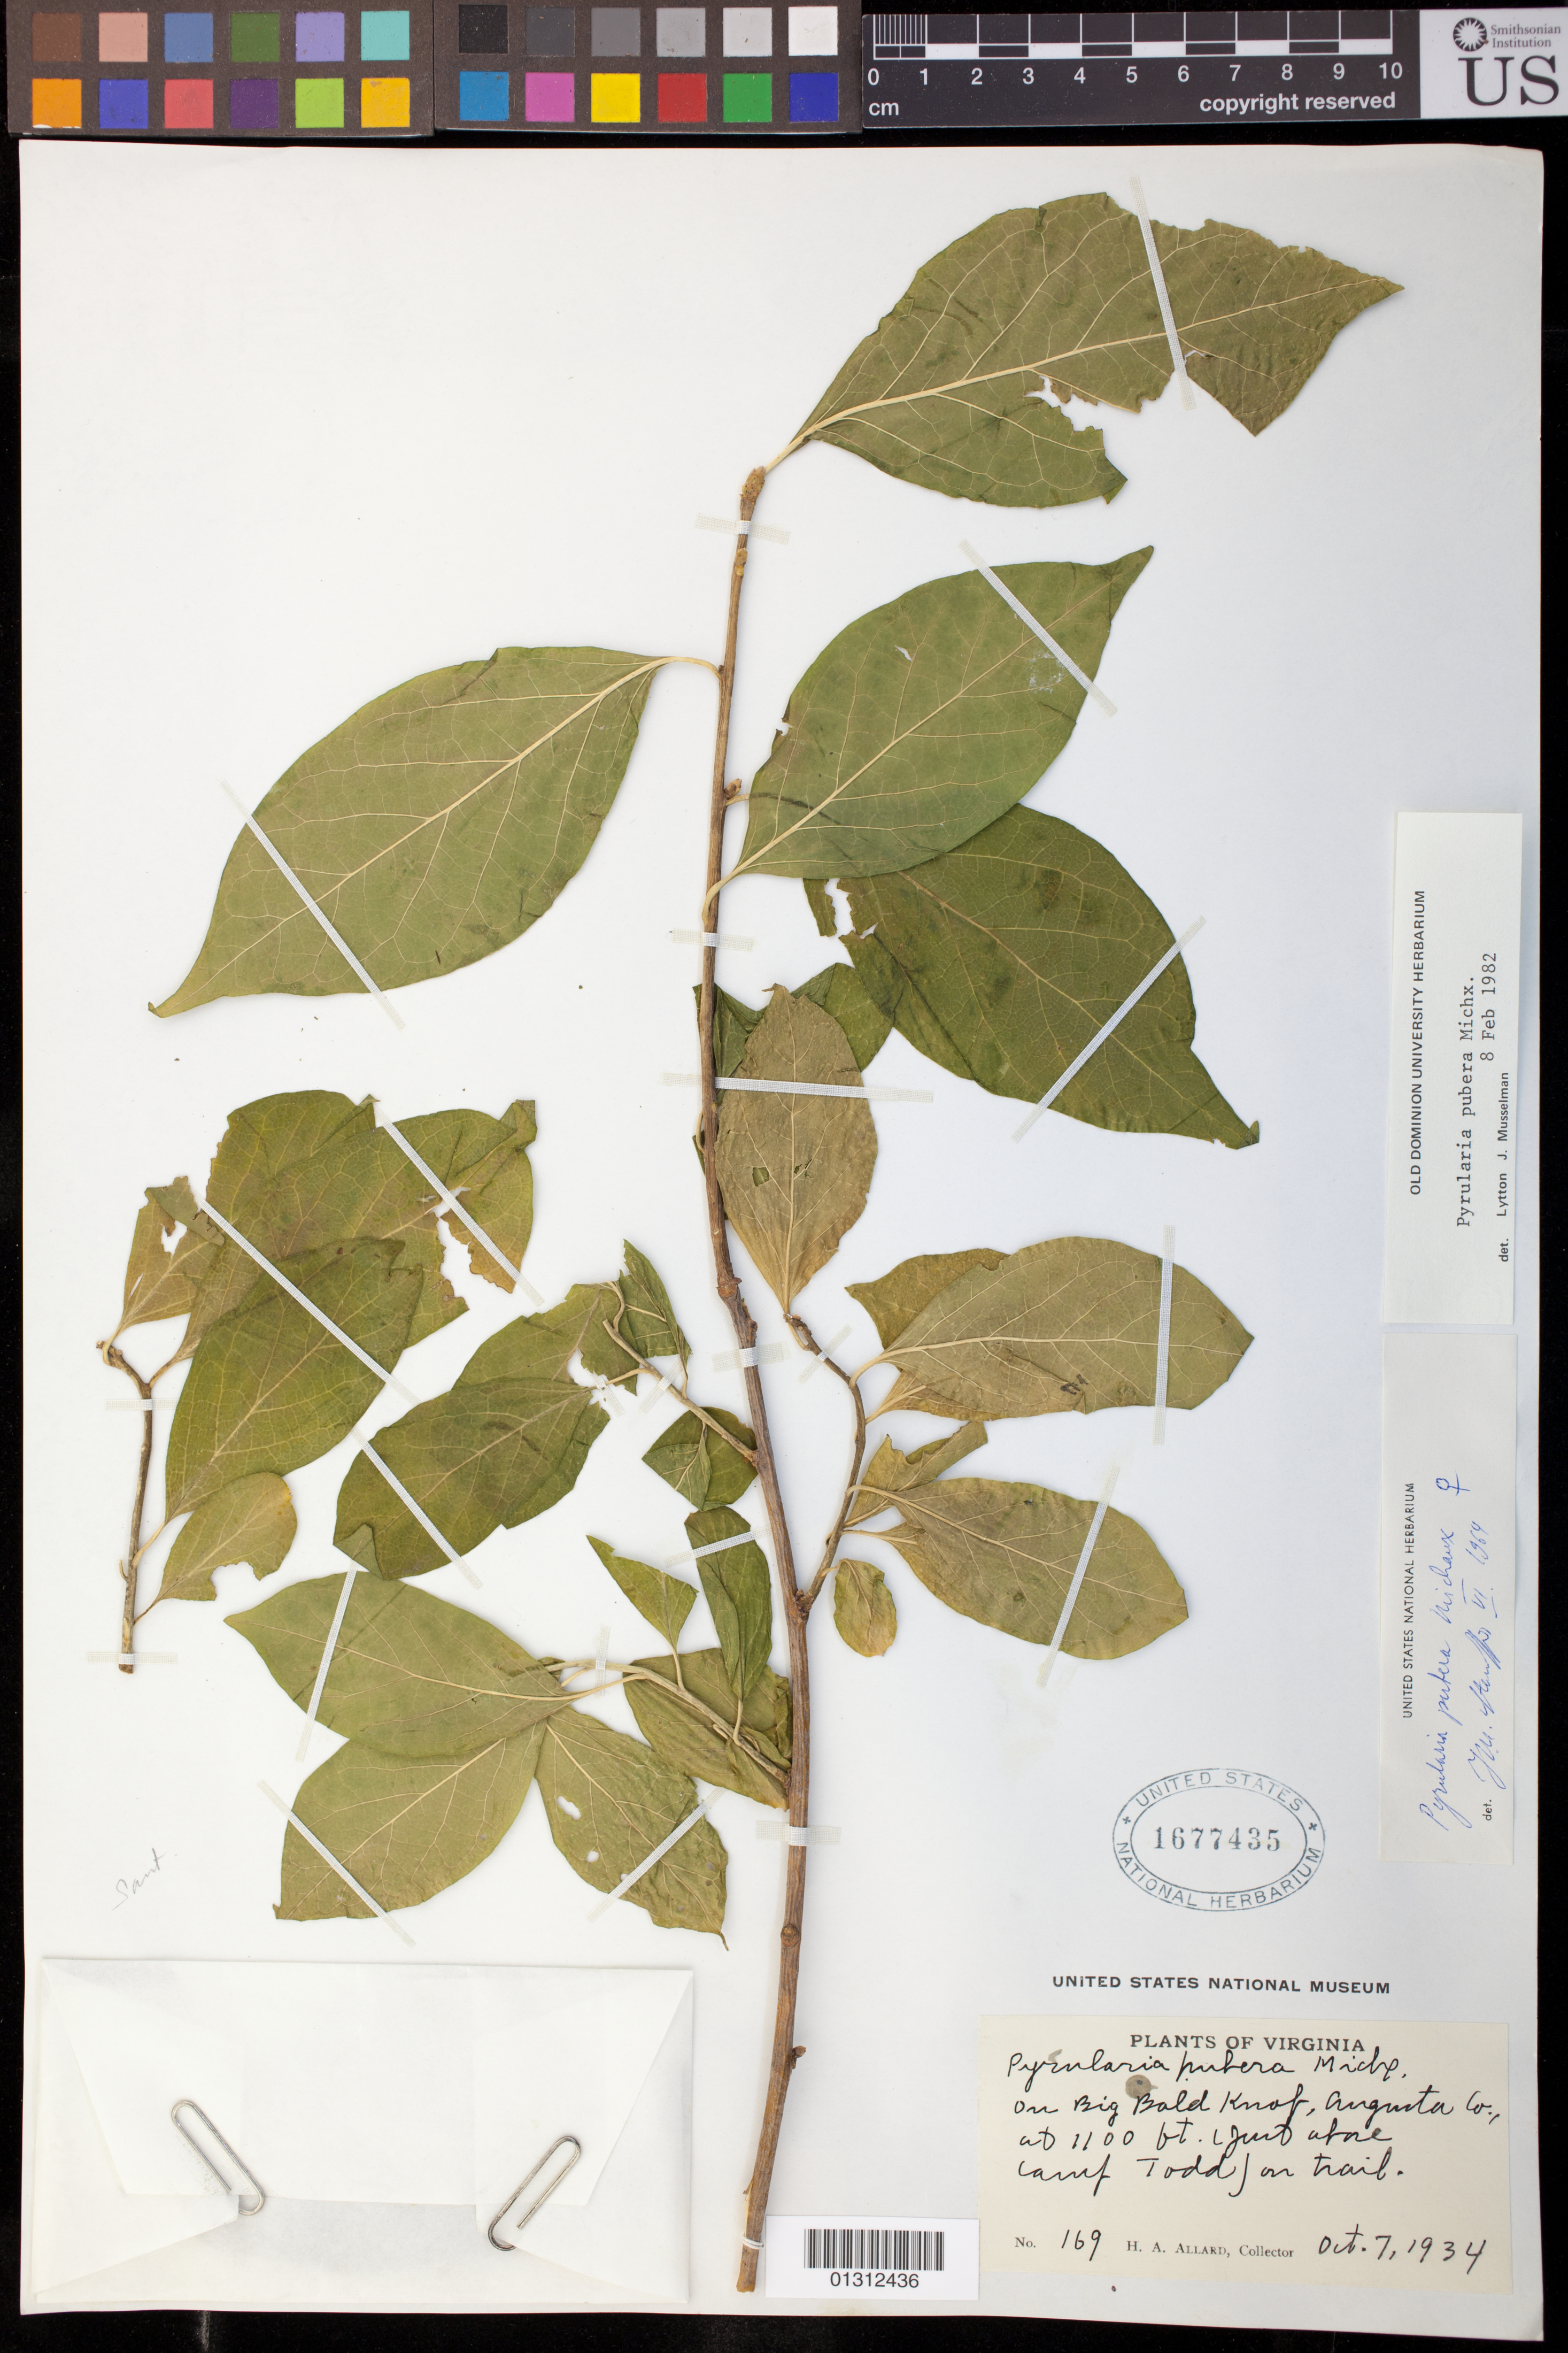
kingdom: Plantae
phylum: Tracheophyta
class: Magnoliopsida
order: Santalales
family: Cervantesiaceae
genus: Pyrularia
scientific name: Pyrularia pubera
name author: Michx.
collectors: H. A. Allard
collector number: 169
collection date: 1934-10-07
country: United States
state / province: Virginia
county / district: Augusta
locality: On Big Bald Knob, just above Camp Todd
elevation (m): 335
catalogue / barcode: US 1677435